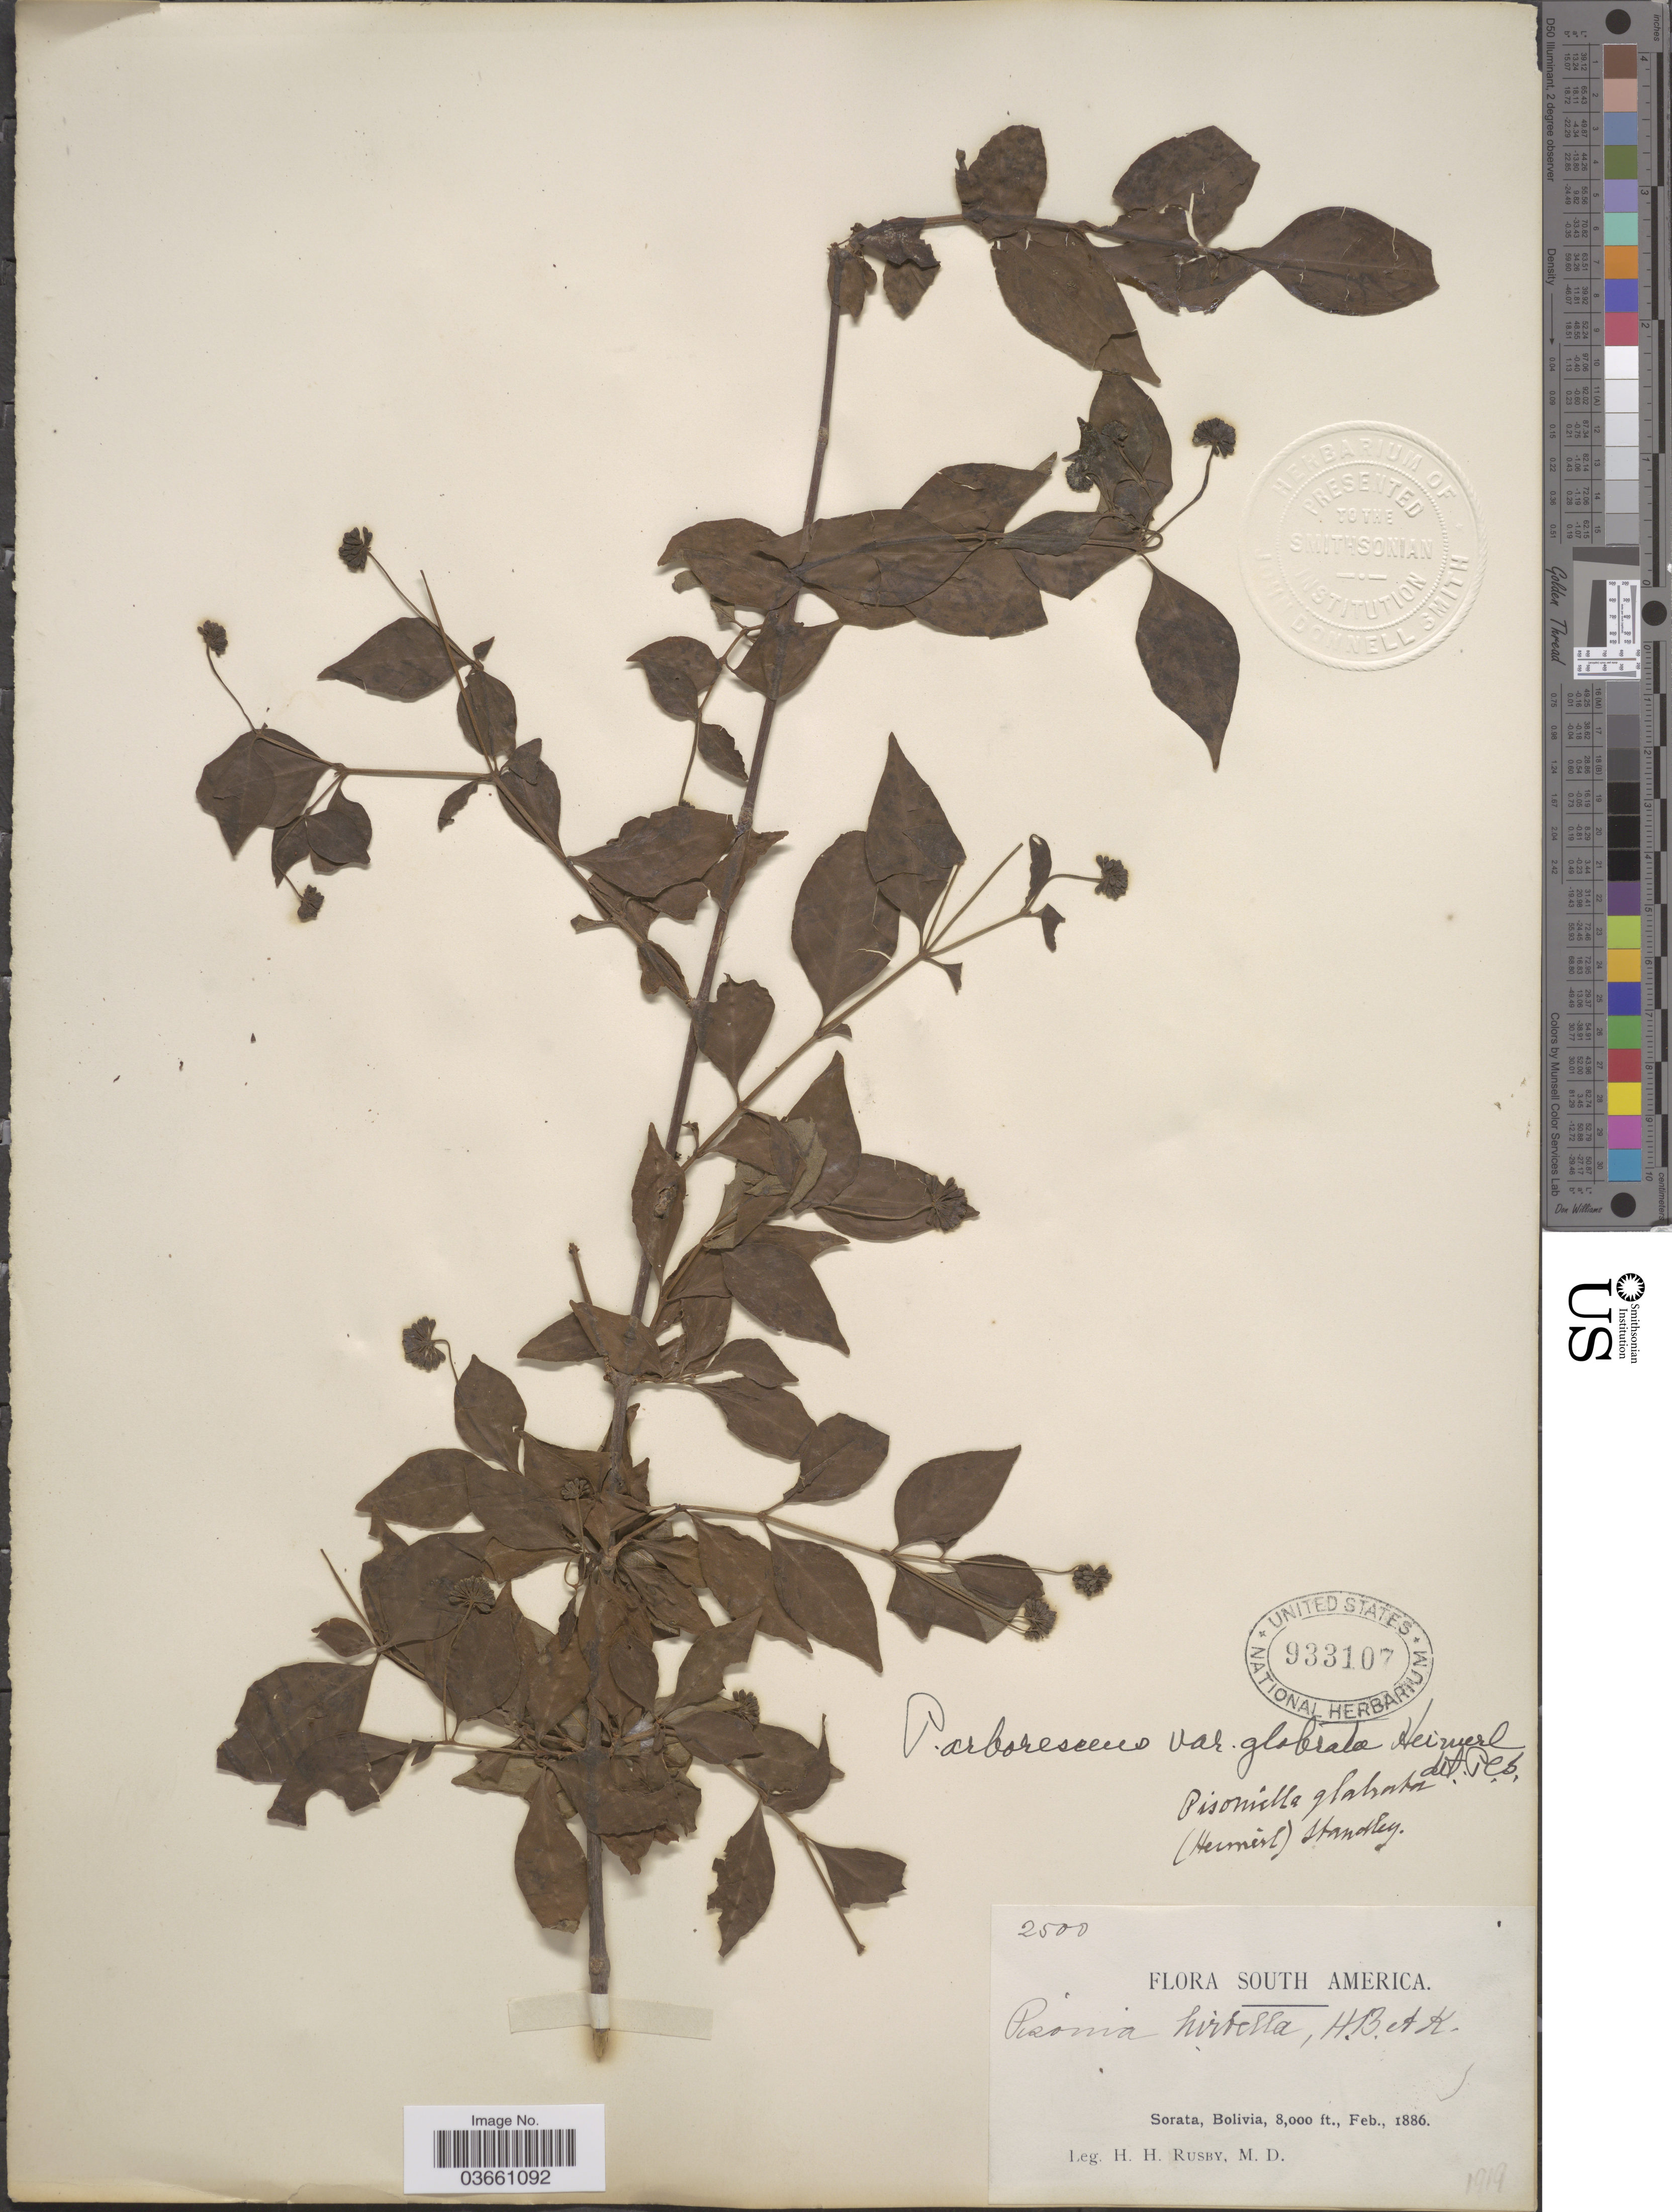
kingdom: Plantae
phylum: Tracheophyta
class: Magnoliopsida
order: Caryophyllales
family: Nyctaginaceae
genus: Pisoniella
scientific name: Pisoniella arborescens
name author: (Lag. & Rodr.) Standl.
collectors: H. H. Rusby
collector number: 2500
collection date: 1886-02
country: Bolivia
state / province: La Páz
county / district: Larecaja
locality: Sorata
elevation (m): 2438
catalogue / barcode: US 933107